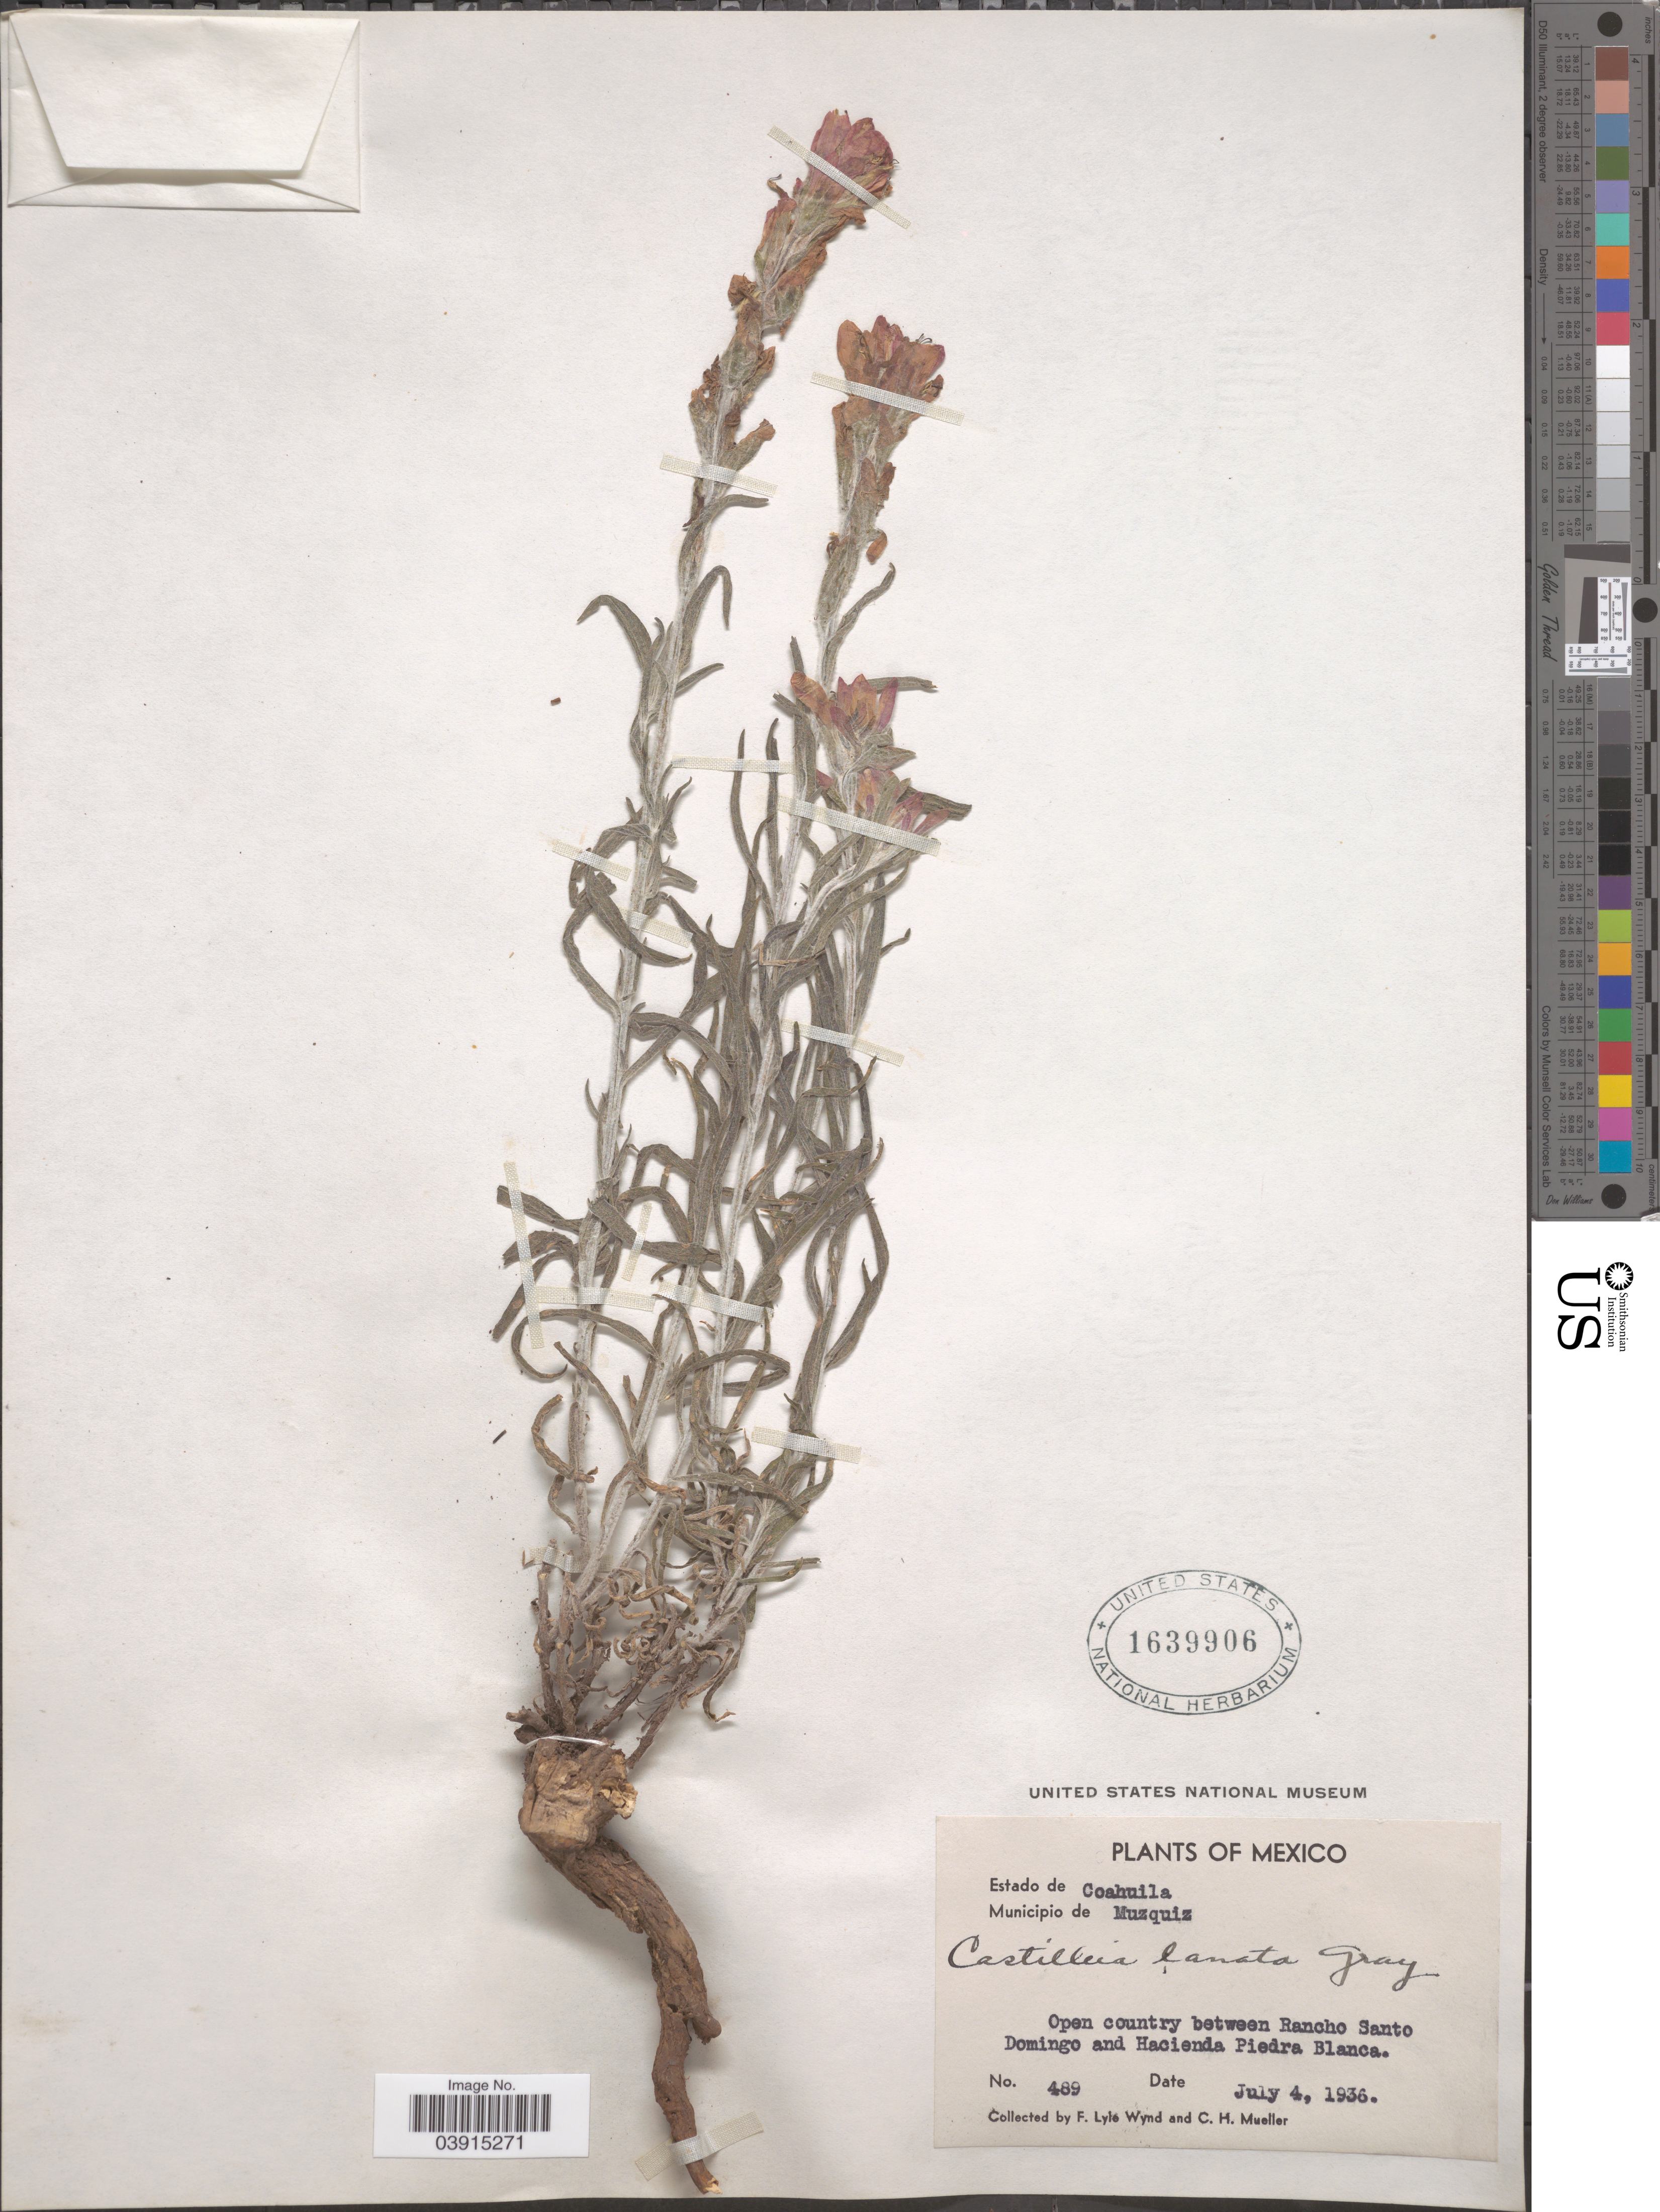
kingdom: Plantae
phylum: Tracheophyta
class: Magnoliopsida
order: Lamiales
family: Orobanchaceae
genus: Castilleja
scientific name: Castilleja lanata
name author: A. Gray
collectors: F. L. Wynd & C. H. Mueller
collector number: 489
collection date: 1936-07-04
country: Mexico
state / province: Coahuila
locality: Municipio de Muzquiz. Open country between Rancho Santo Domingo and Hacienda Piedra Blanca.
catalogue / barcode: US 1639906